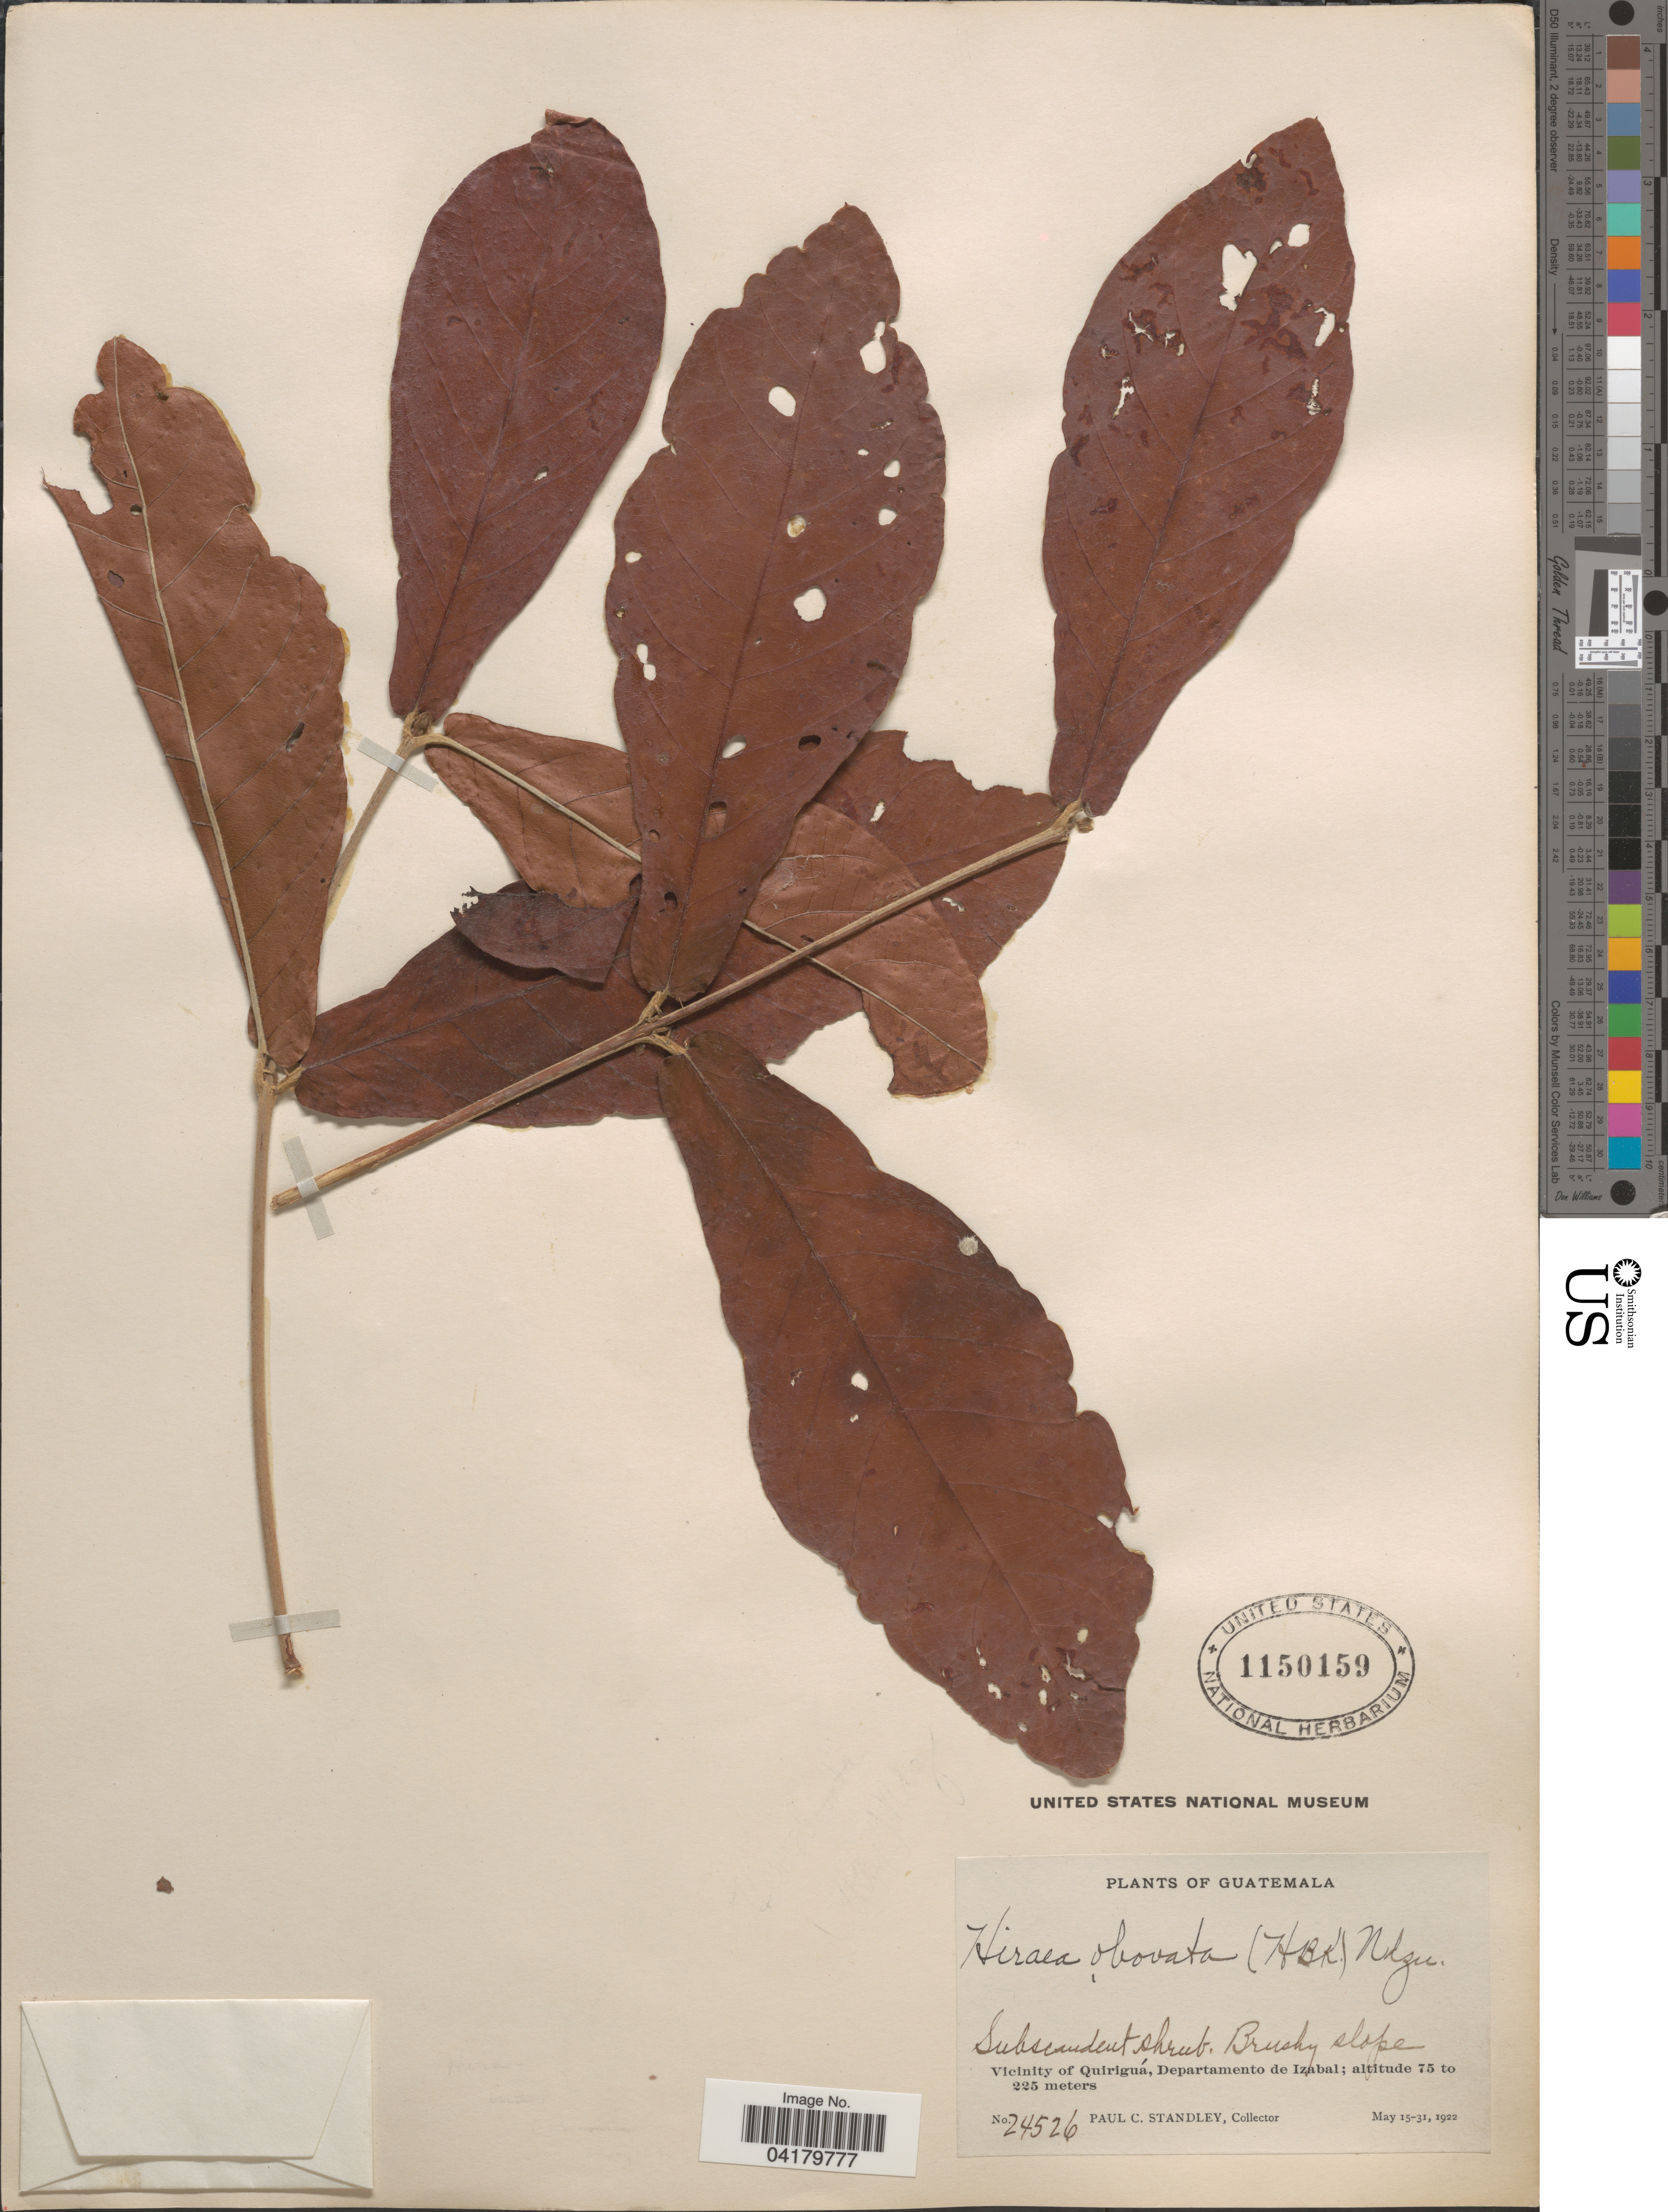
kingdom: Plantae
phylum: Tracheophyta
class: Magnoliopsida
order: Malpighiales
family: Malpighiaceae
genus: Hiraea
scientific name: Hiraea obovata (Kunth) Nied., nom. illeg.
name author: (Kunth) Nied.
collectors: P. C. Standley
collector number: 24526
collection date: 1922-05-15/1922-05-31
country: Guatemala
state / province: Izabal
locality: Vicinity of Quiriguá, Departamento de Izabal.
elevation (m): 75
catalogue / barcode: US 1150159